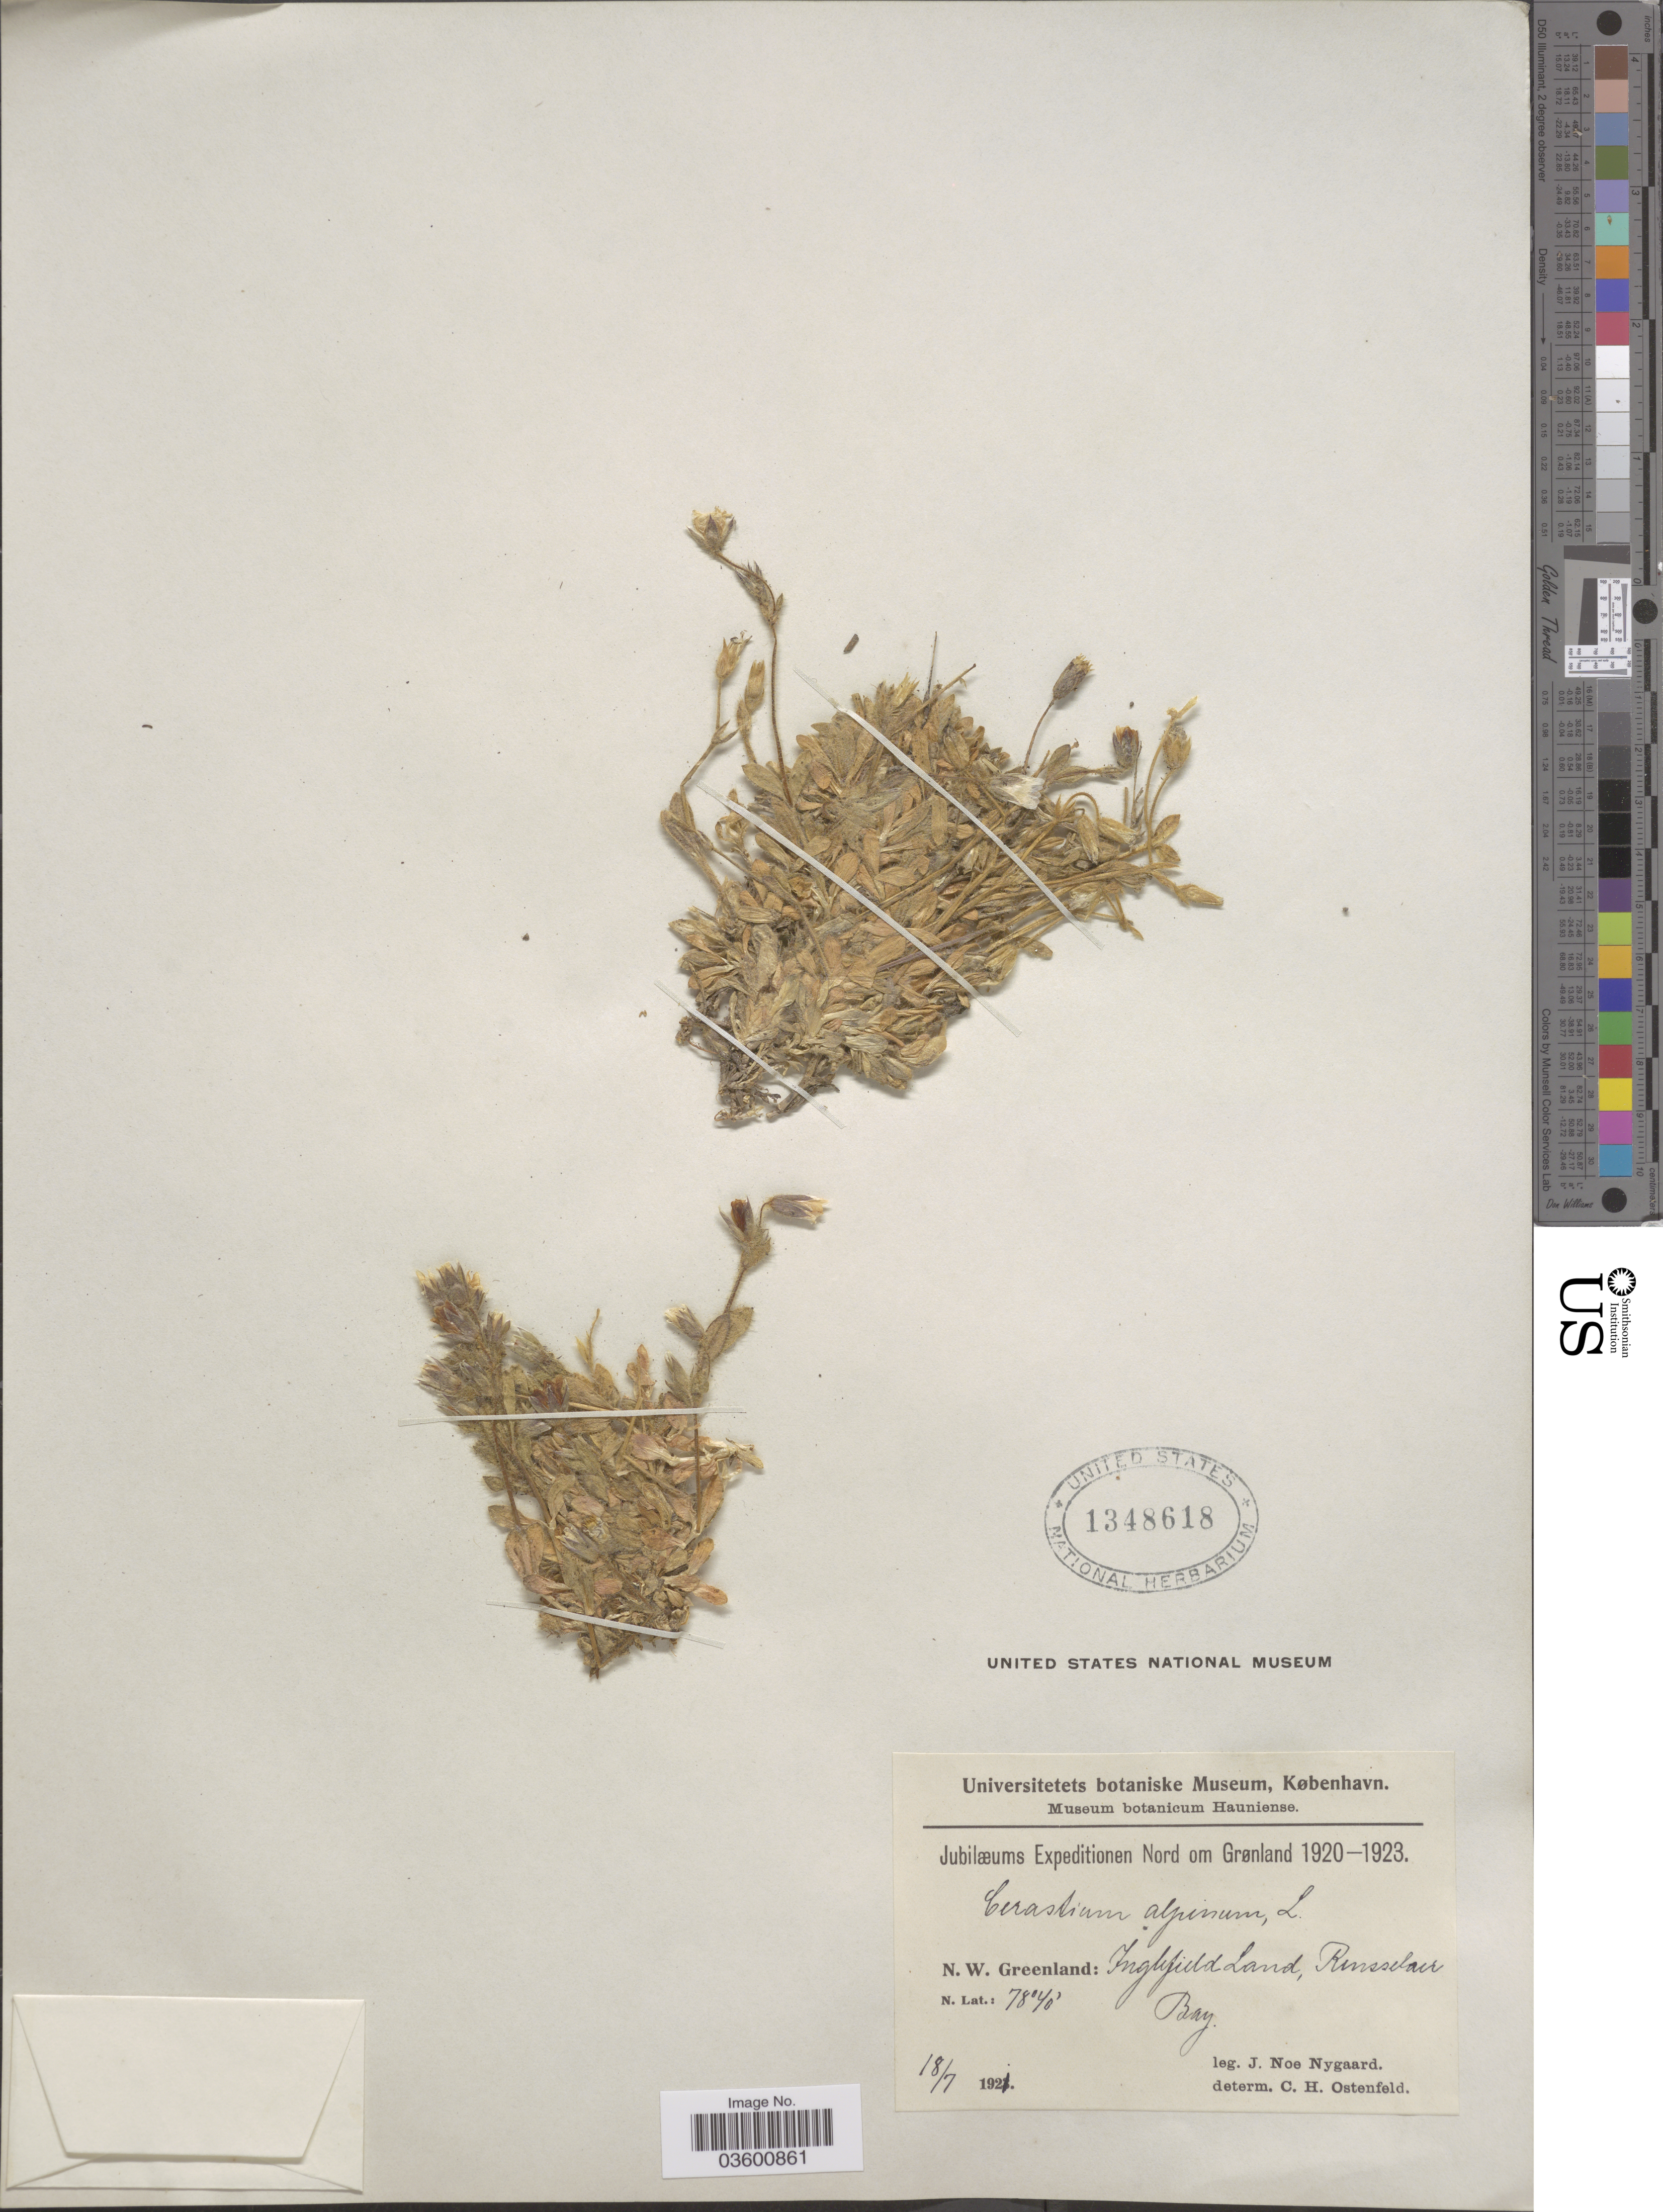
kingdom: Plantae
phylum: Tracheophyta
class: Magnoliopsida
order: Caryophyllales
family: Caryophyllaceae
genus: Cerastium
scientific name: Cerastium alpinum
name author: L.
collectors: J. Nygaard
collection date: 1921-07-18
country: Greenland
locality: Nord om Grønland. N.W. Greenland: Inglefield Land, Rensselaer Bay.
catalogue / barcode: US 1348618